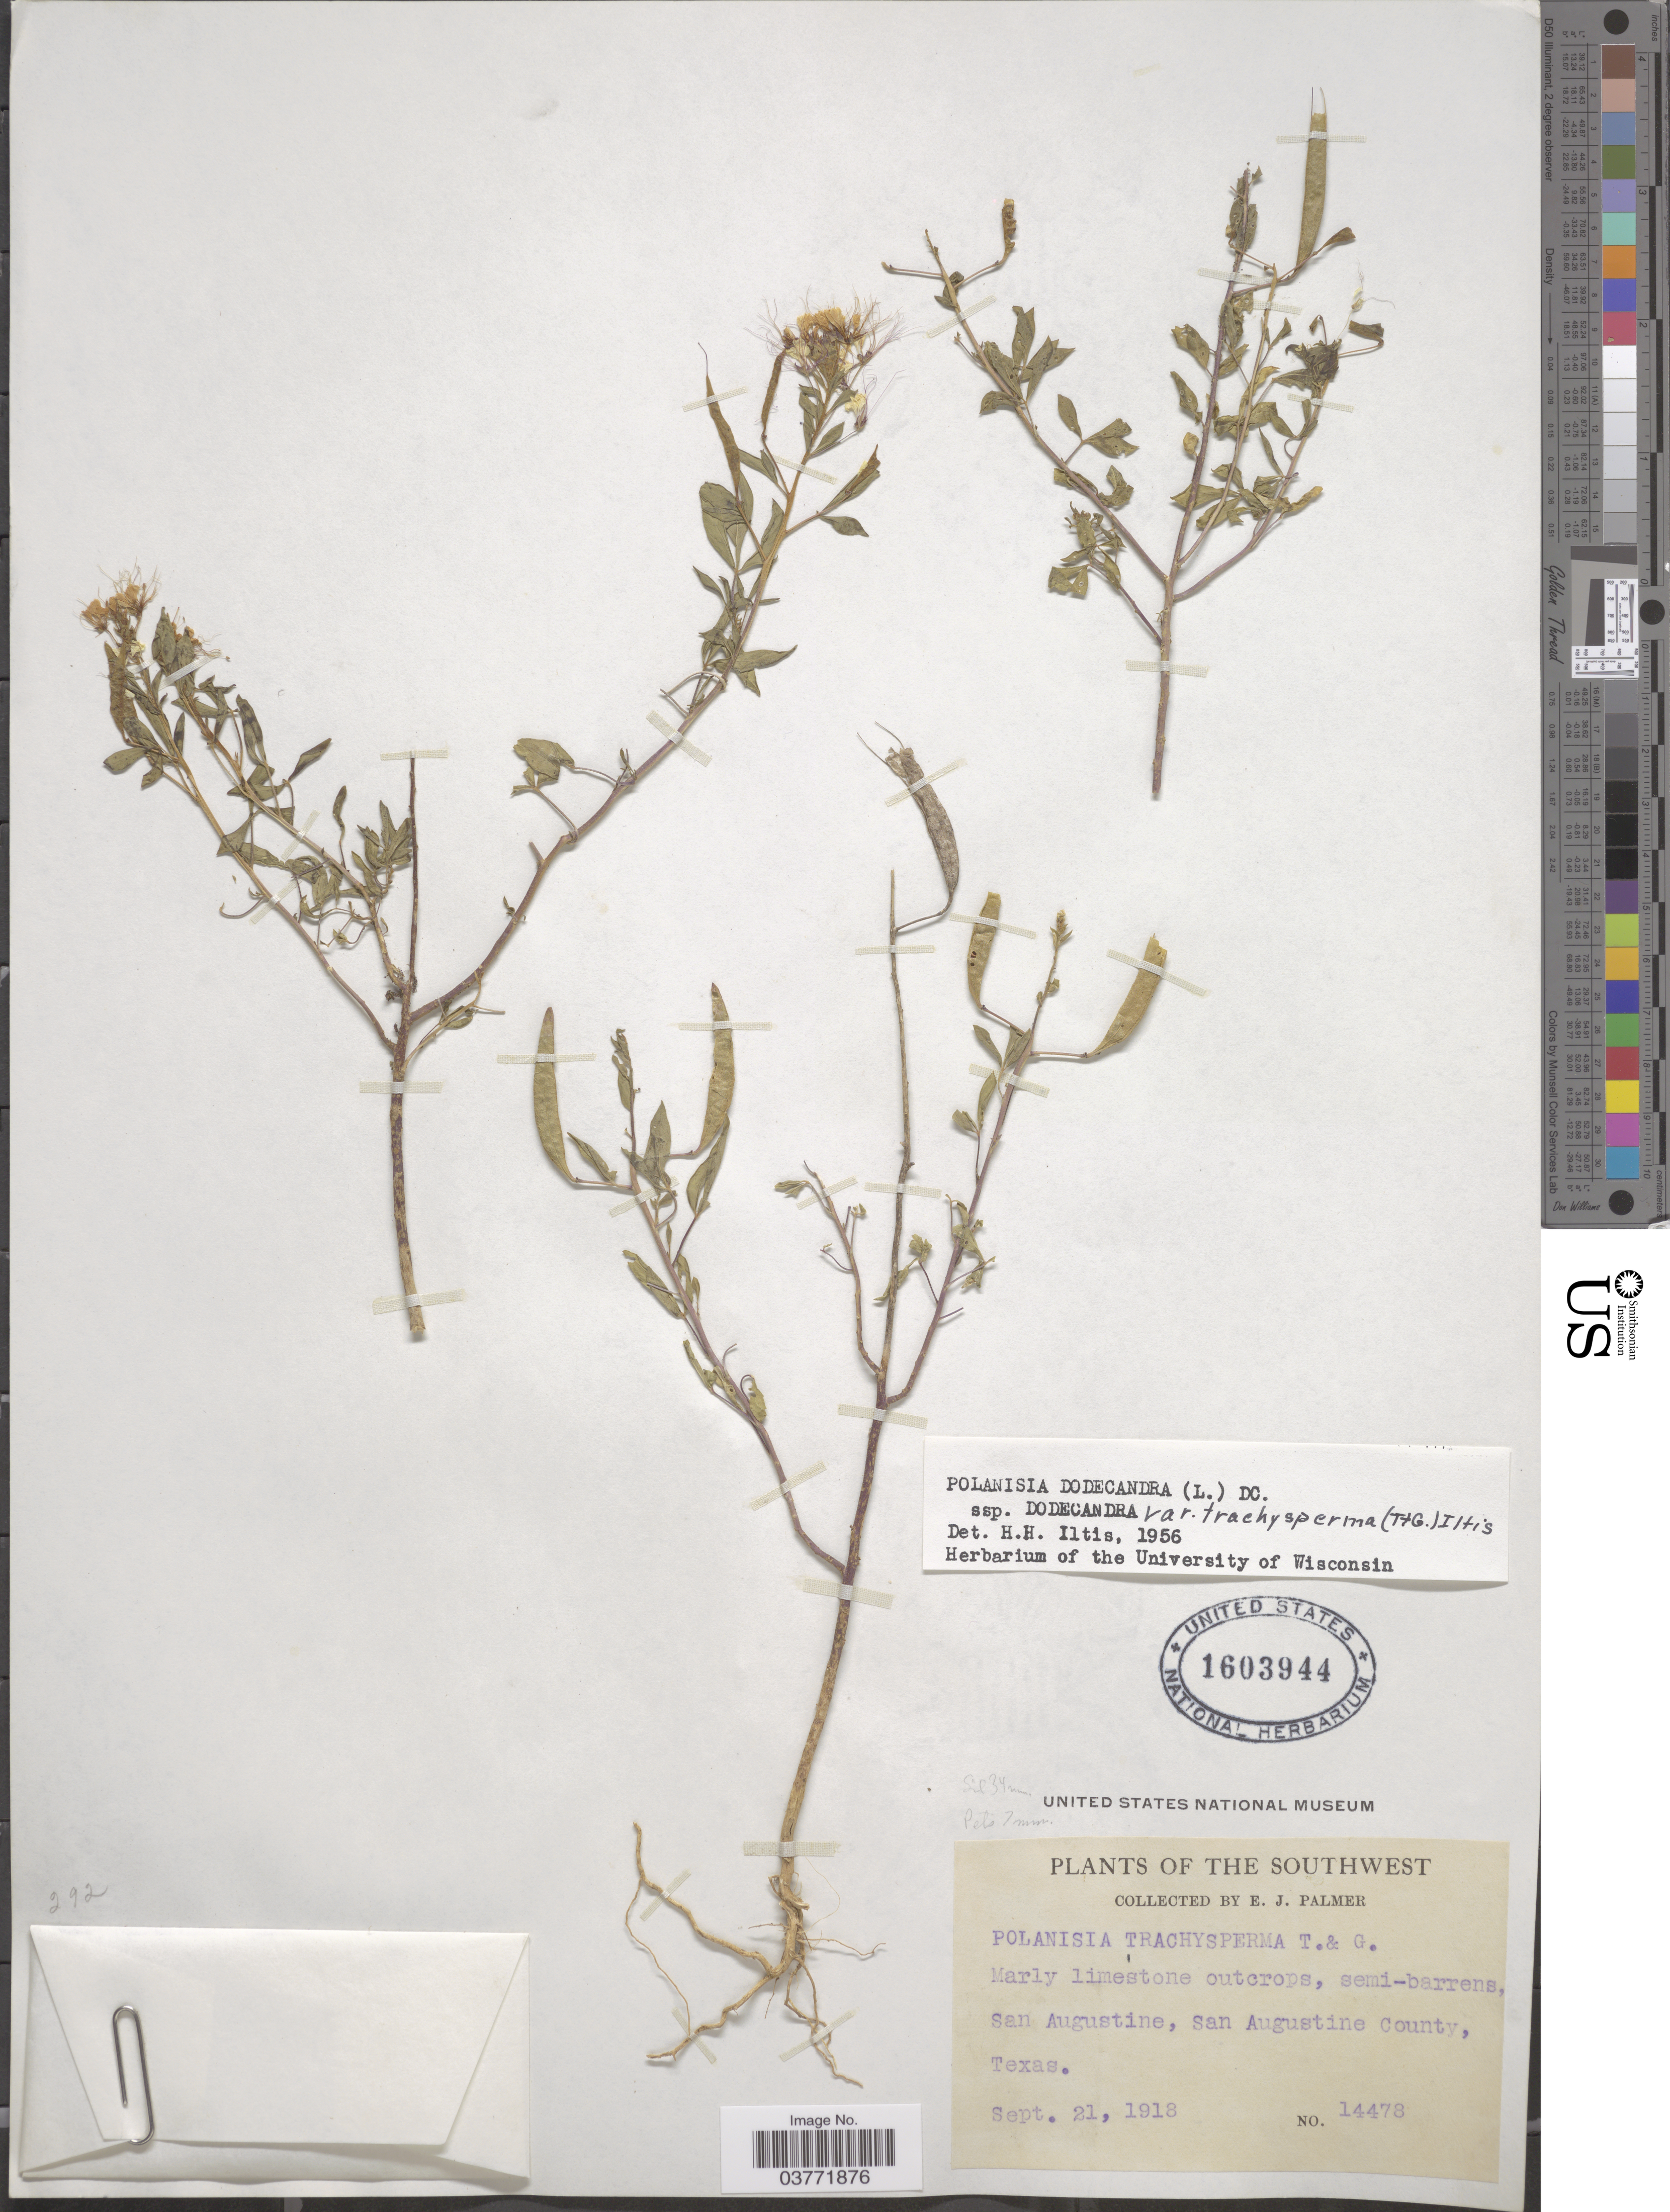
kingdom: Plantae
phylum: Tracheophyta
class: Magnoliopsida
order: Brassicales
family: Cleomaceae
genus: Polanisia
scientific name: Polanisia trachysperma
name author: Torr. & A. Gray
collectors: E. J. Palmer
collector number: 14478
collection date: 1918-09-21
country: United States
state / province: Texas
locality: The Southwest. San Augustine, San Augustine County.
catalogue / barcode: US 1603944